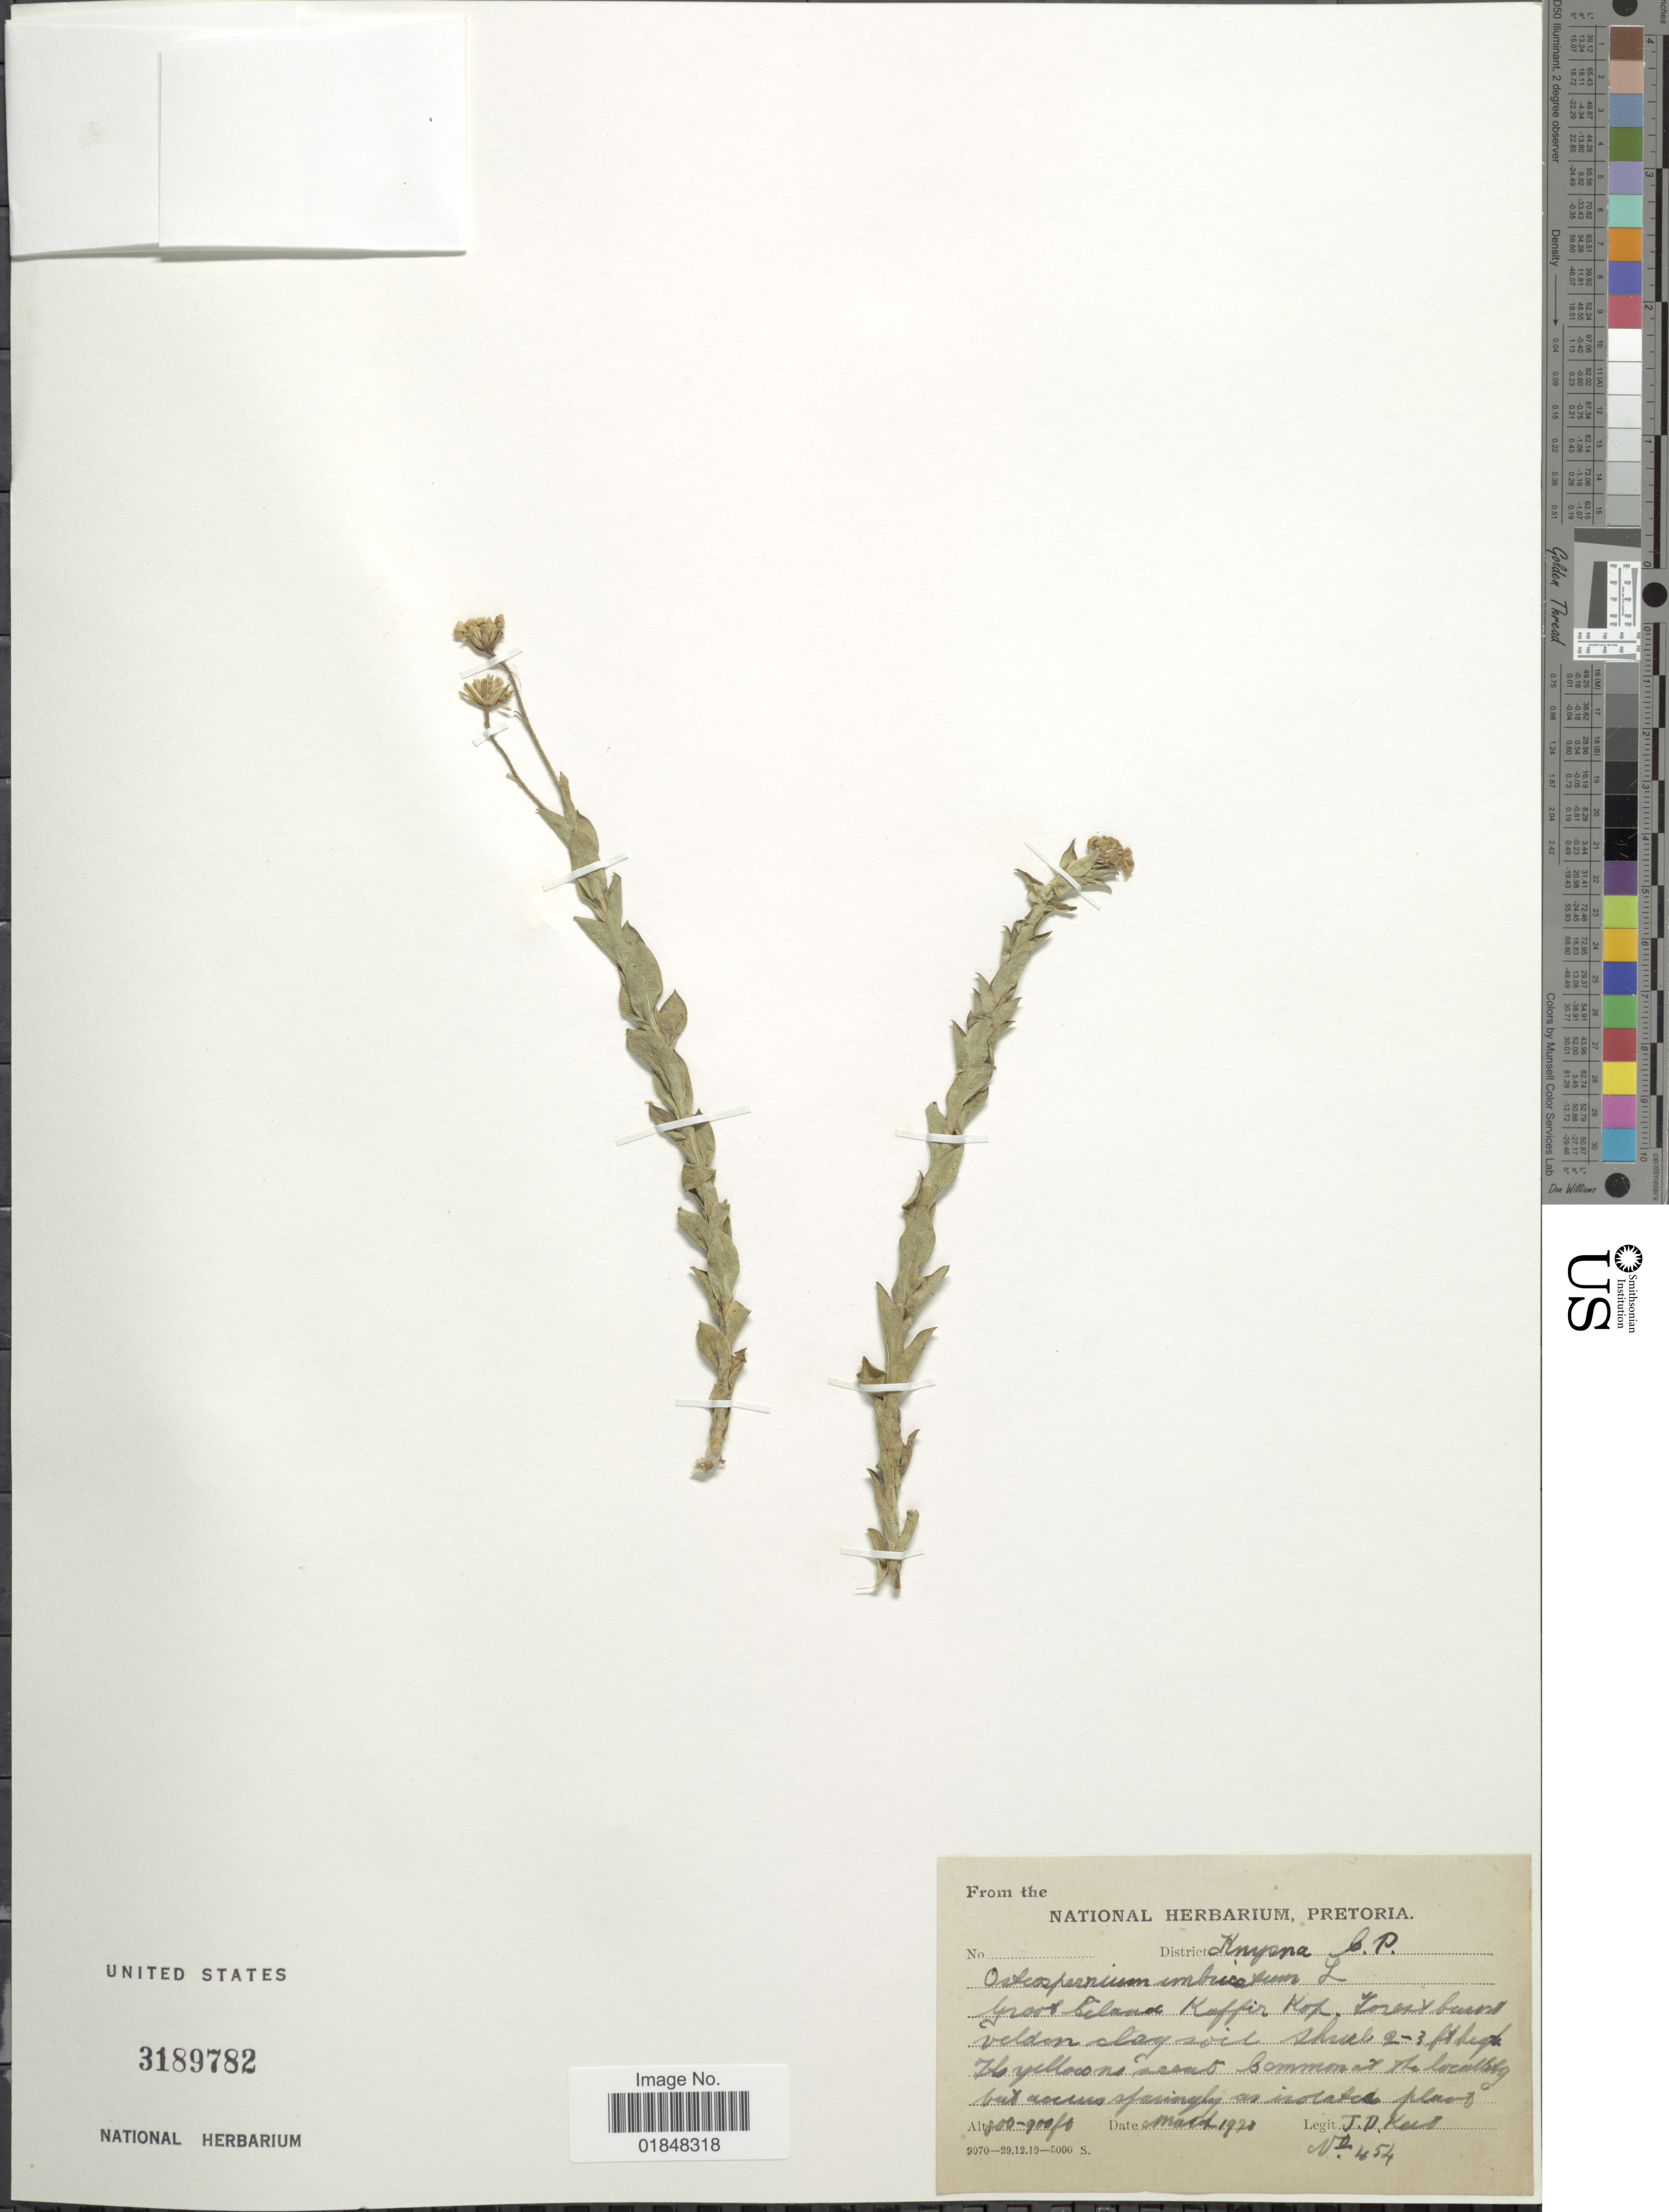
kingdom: Plantae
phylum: Tracheophyta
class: Magnoliopsida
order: Asterales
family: Asteraceae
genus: Osteospermum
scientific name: Osteospermum imbricatum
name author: L.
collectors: J. Keet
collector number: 454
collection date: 1920-03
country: South Africa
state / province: Western Cape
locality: District Knysna, Groot Celand [interpreted], Kaffir Kop Forest land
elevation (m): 244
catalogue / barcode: US 3189782